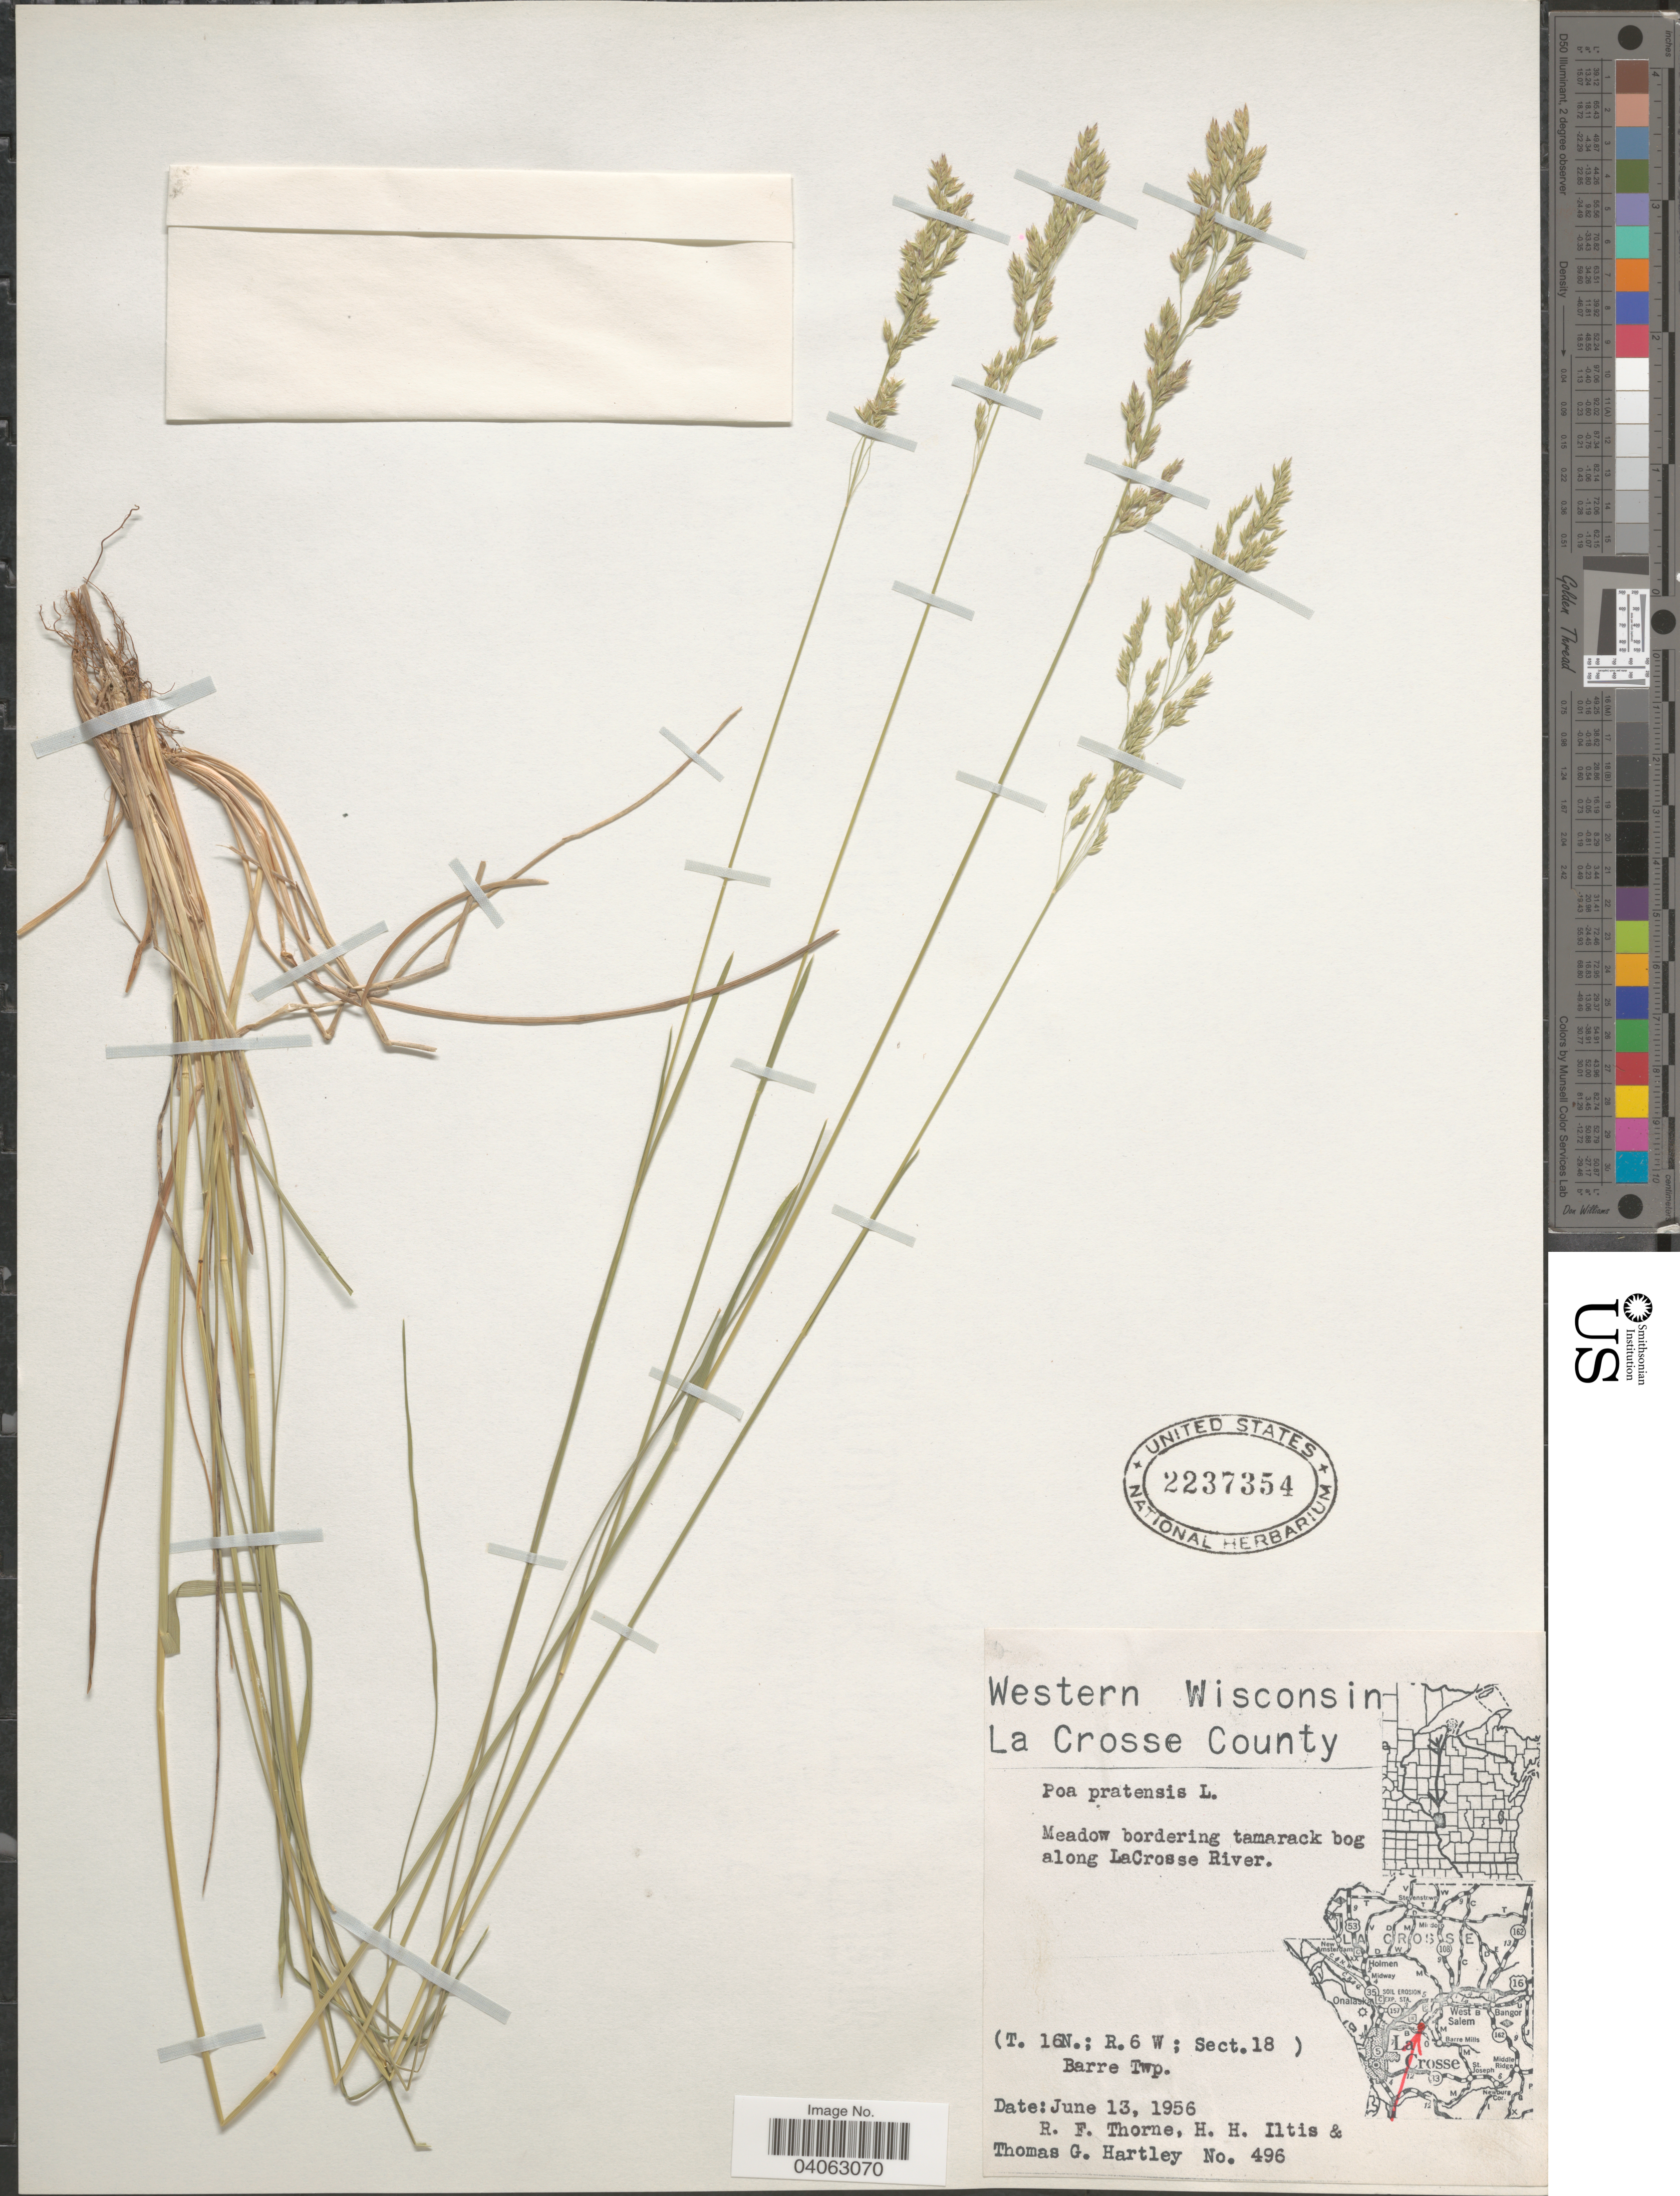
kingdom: Plantae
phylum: Tracheophyta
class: Liliopsida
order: Poales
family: Poaceae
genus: Poa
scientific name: Poa pratensis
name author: L.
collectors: R. Thorne, H. H. Iltis & T. G. Hartley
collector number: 496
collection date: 1956-06-13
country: United States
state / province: Wisconsin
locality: Western Wisconsin. La Crosse County. Meadow bordering tamarack bog along LaCrosse River. T. 16N.; R.6 W; Sect.18 Barre Twp.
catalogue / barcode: US 2237354